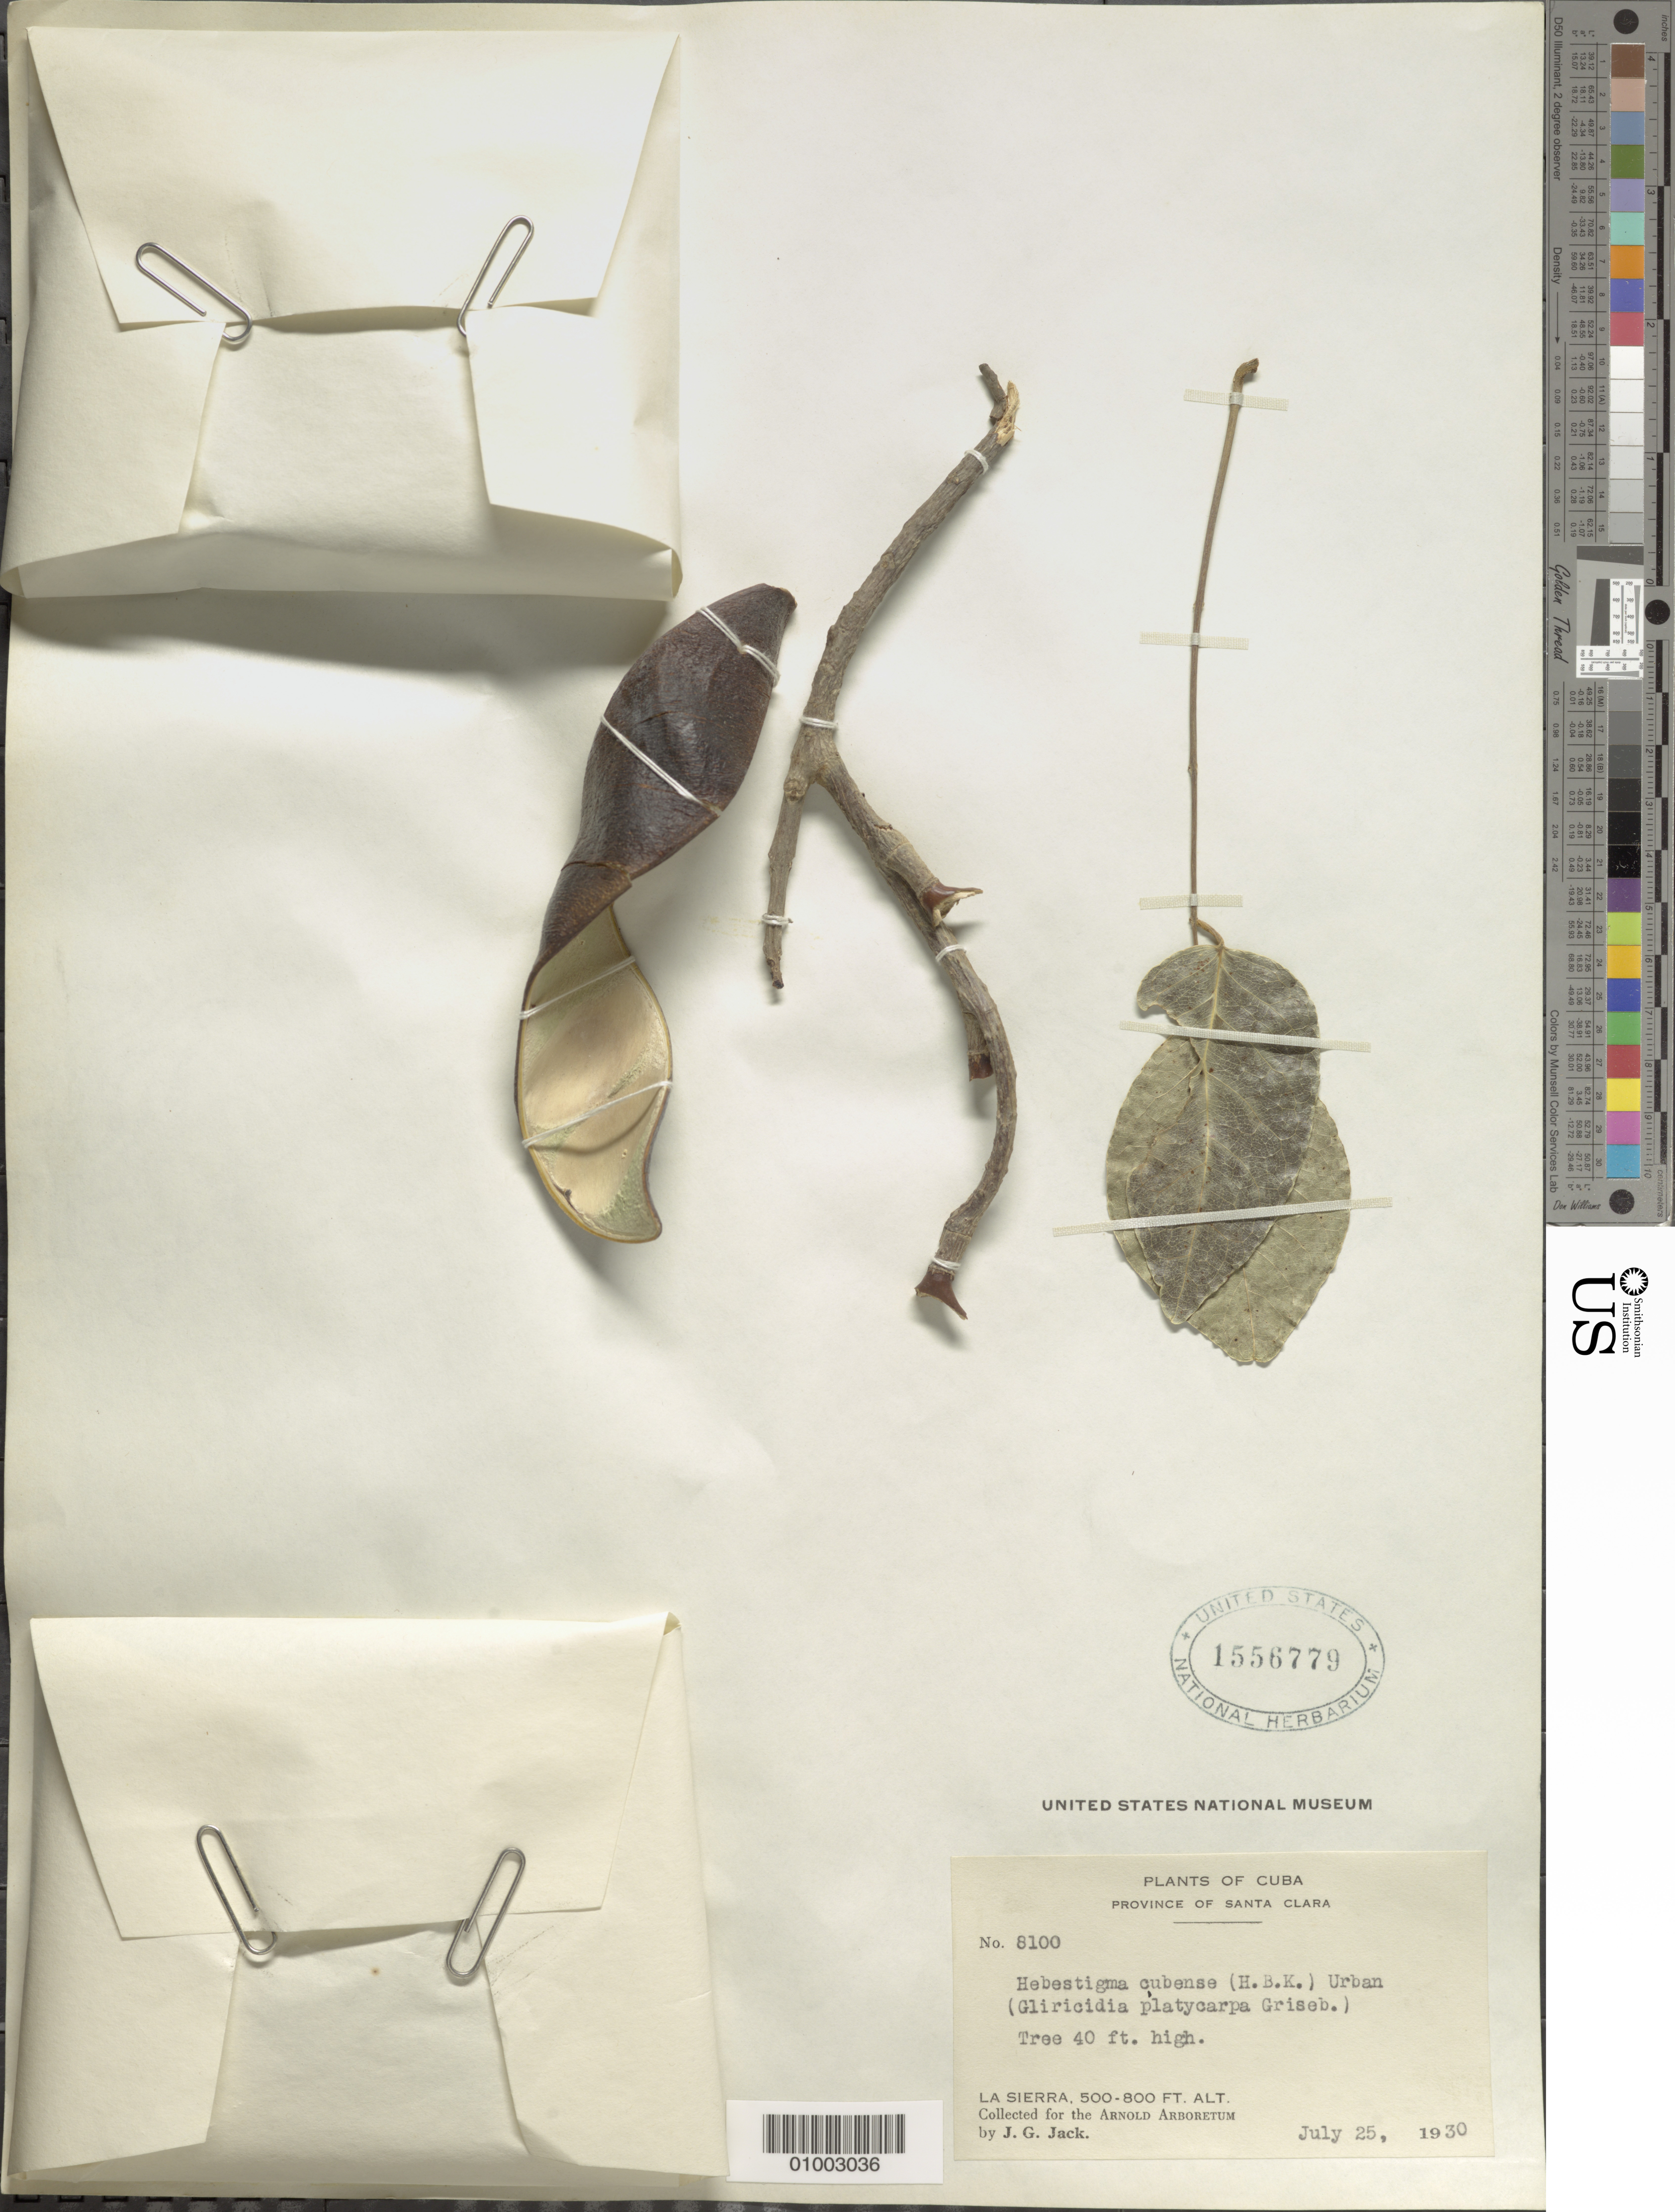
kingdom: Plantae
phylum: Tracheophyta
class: Magnoliopsida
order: Fabales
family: Fabaceae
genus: Hebestigma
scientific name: Hebestigma cubense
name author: (Kunth) Urb.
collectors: J. G. Jack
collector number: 8100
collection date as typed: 25 Jul 1930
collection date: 1930-07-25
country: Cuba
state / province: Villa Clara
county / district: Santa Clara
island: Cuba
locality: La Sierra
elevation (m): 152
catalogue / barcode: US 1556779